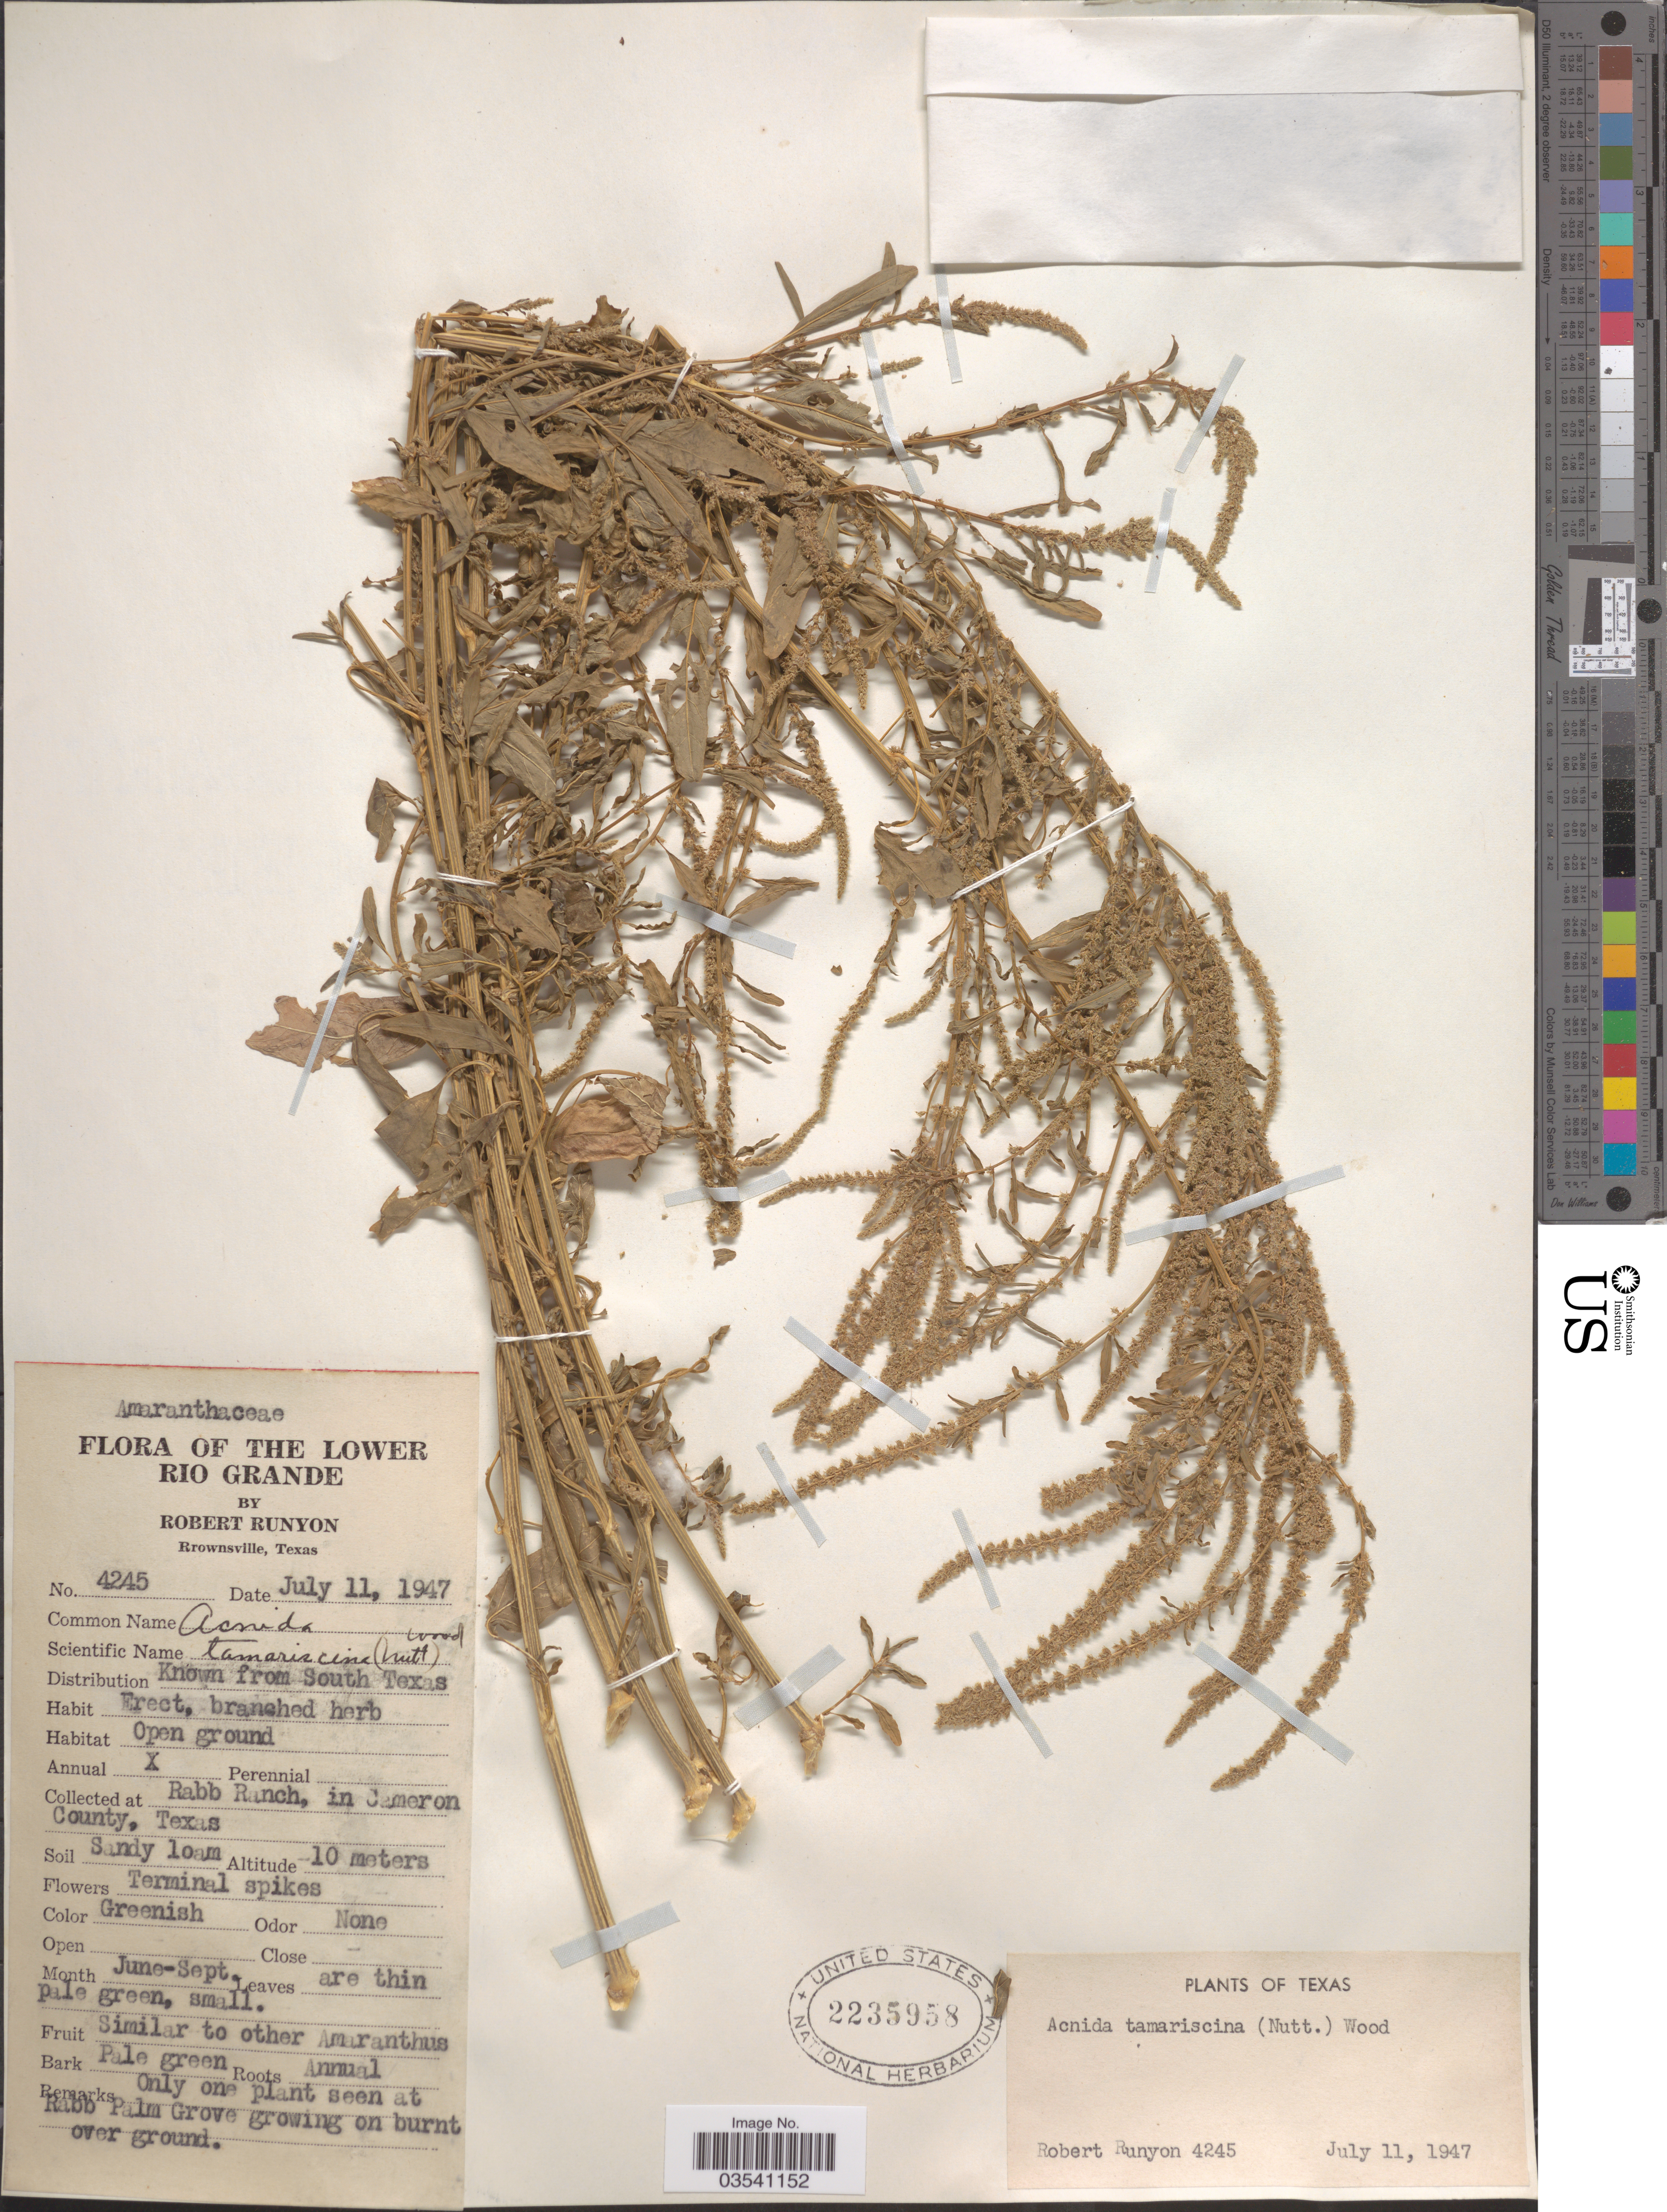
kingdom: Plantae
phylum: Tracheophyta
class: Magnoliopsida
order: Caryophyllales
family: Amaranthaceae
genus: Amaranthus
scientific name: Amaranthus tamariscinus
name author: Nutt.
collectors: R. Runyon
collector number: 4245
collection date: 1947-07-11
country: United States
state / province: Texas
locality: The Lower Rio Grande. Distribution Known from South Texas. Rabb Ranch, in Cameron County.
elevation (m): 10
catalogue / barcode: US 2235958